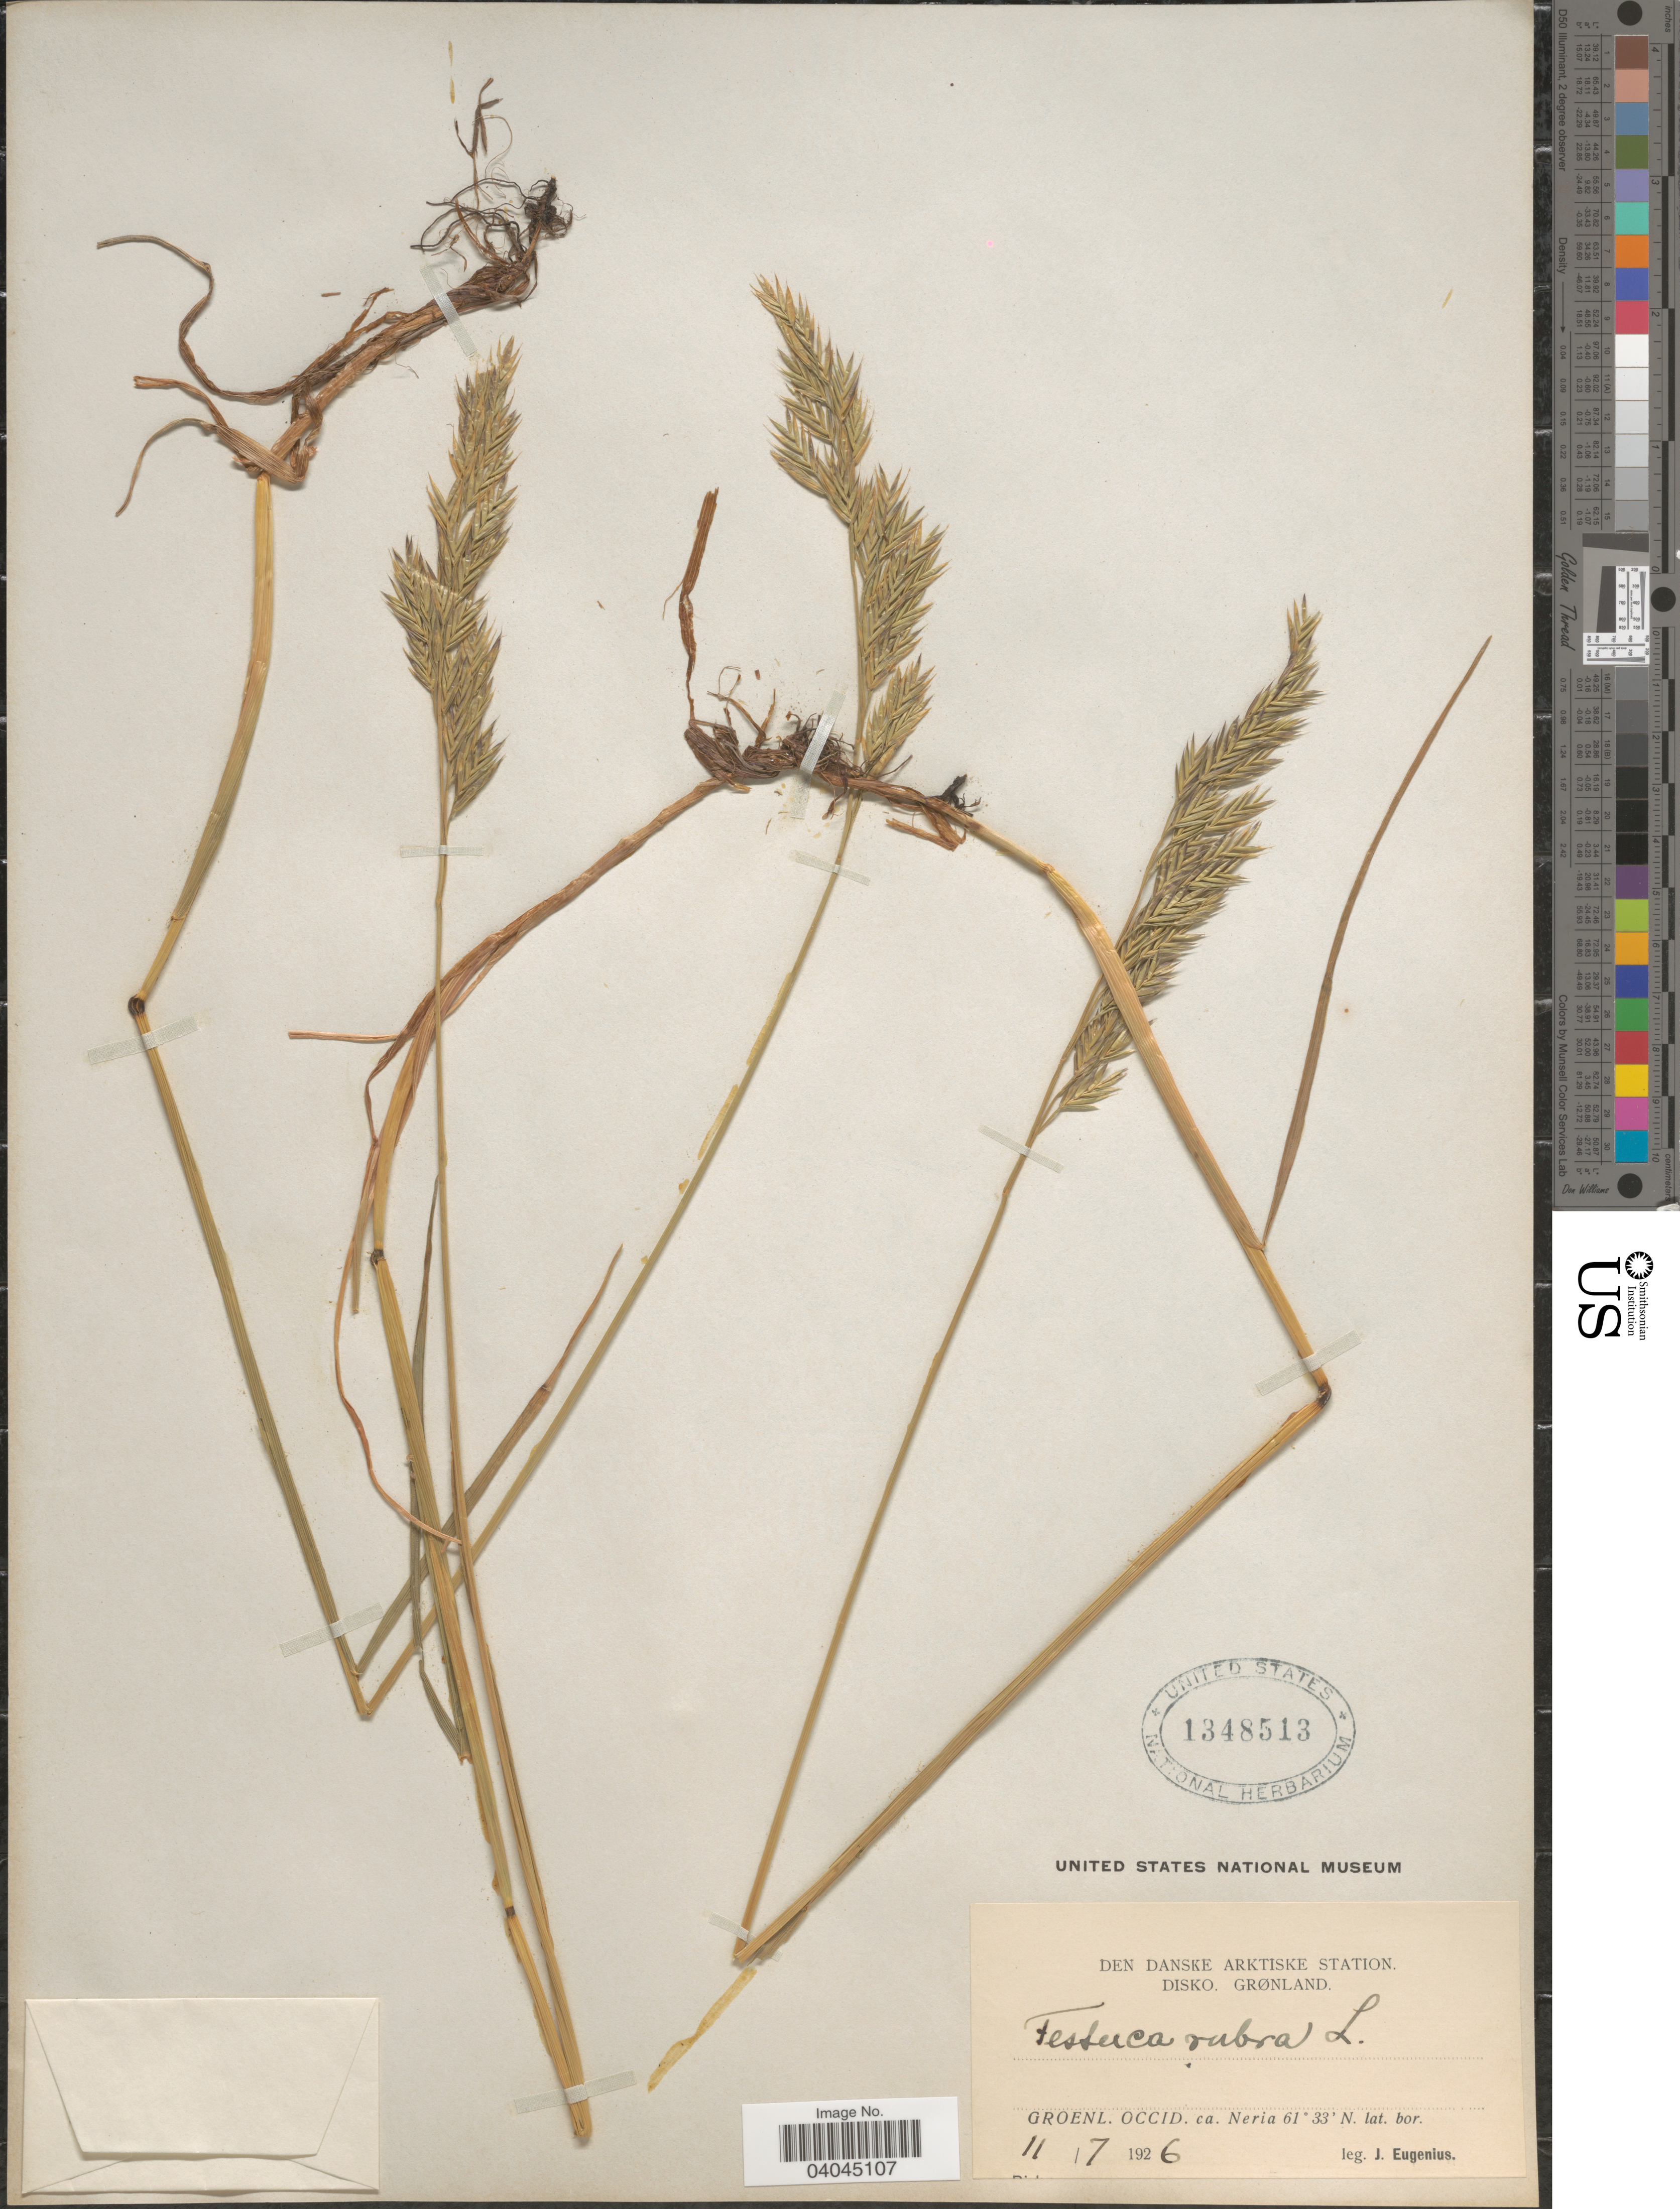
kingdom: Plantae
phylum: Tracheophyta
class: Liliopsida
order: Poales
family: Poaceae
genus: Festuca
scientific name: Festuca rubra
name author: L.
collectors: J. Eugenius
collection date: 1926-07-11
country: Greenland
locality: Den Danske Arktiske Station. Disko. Grønland. Groenl. Occid. ca. Neria.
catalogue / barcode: US 1348513